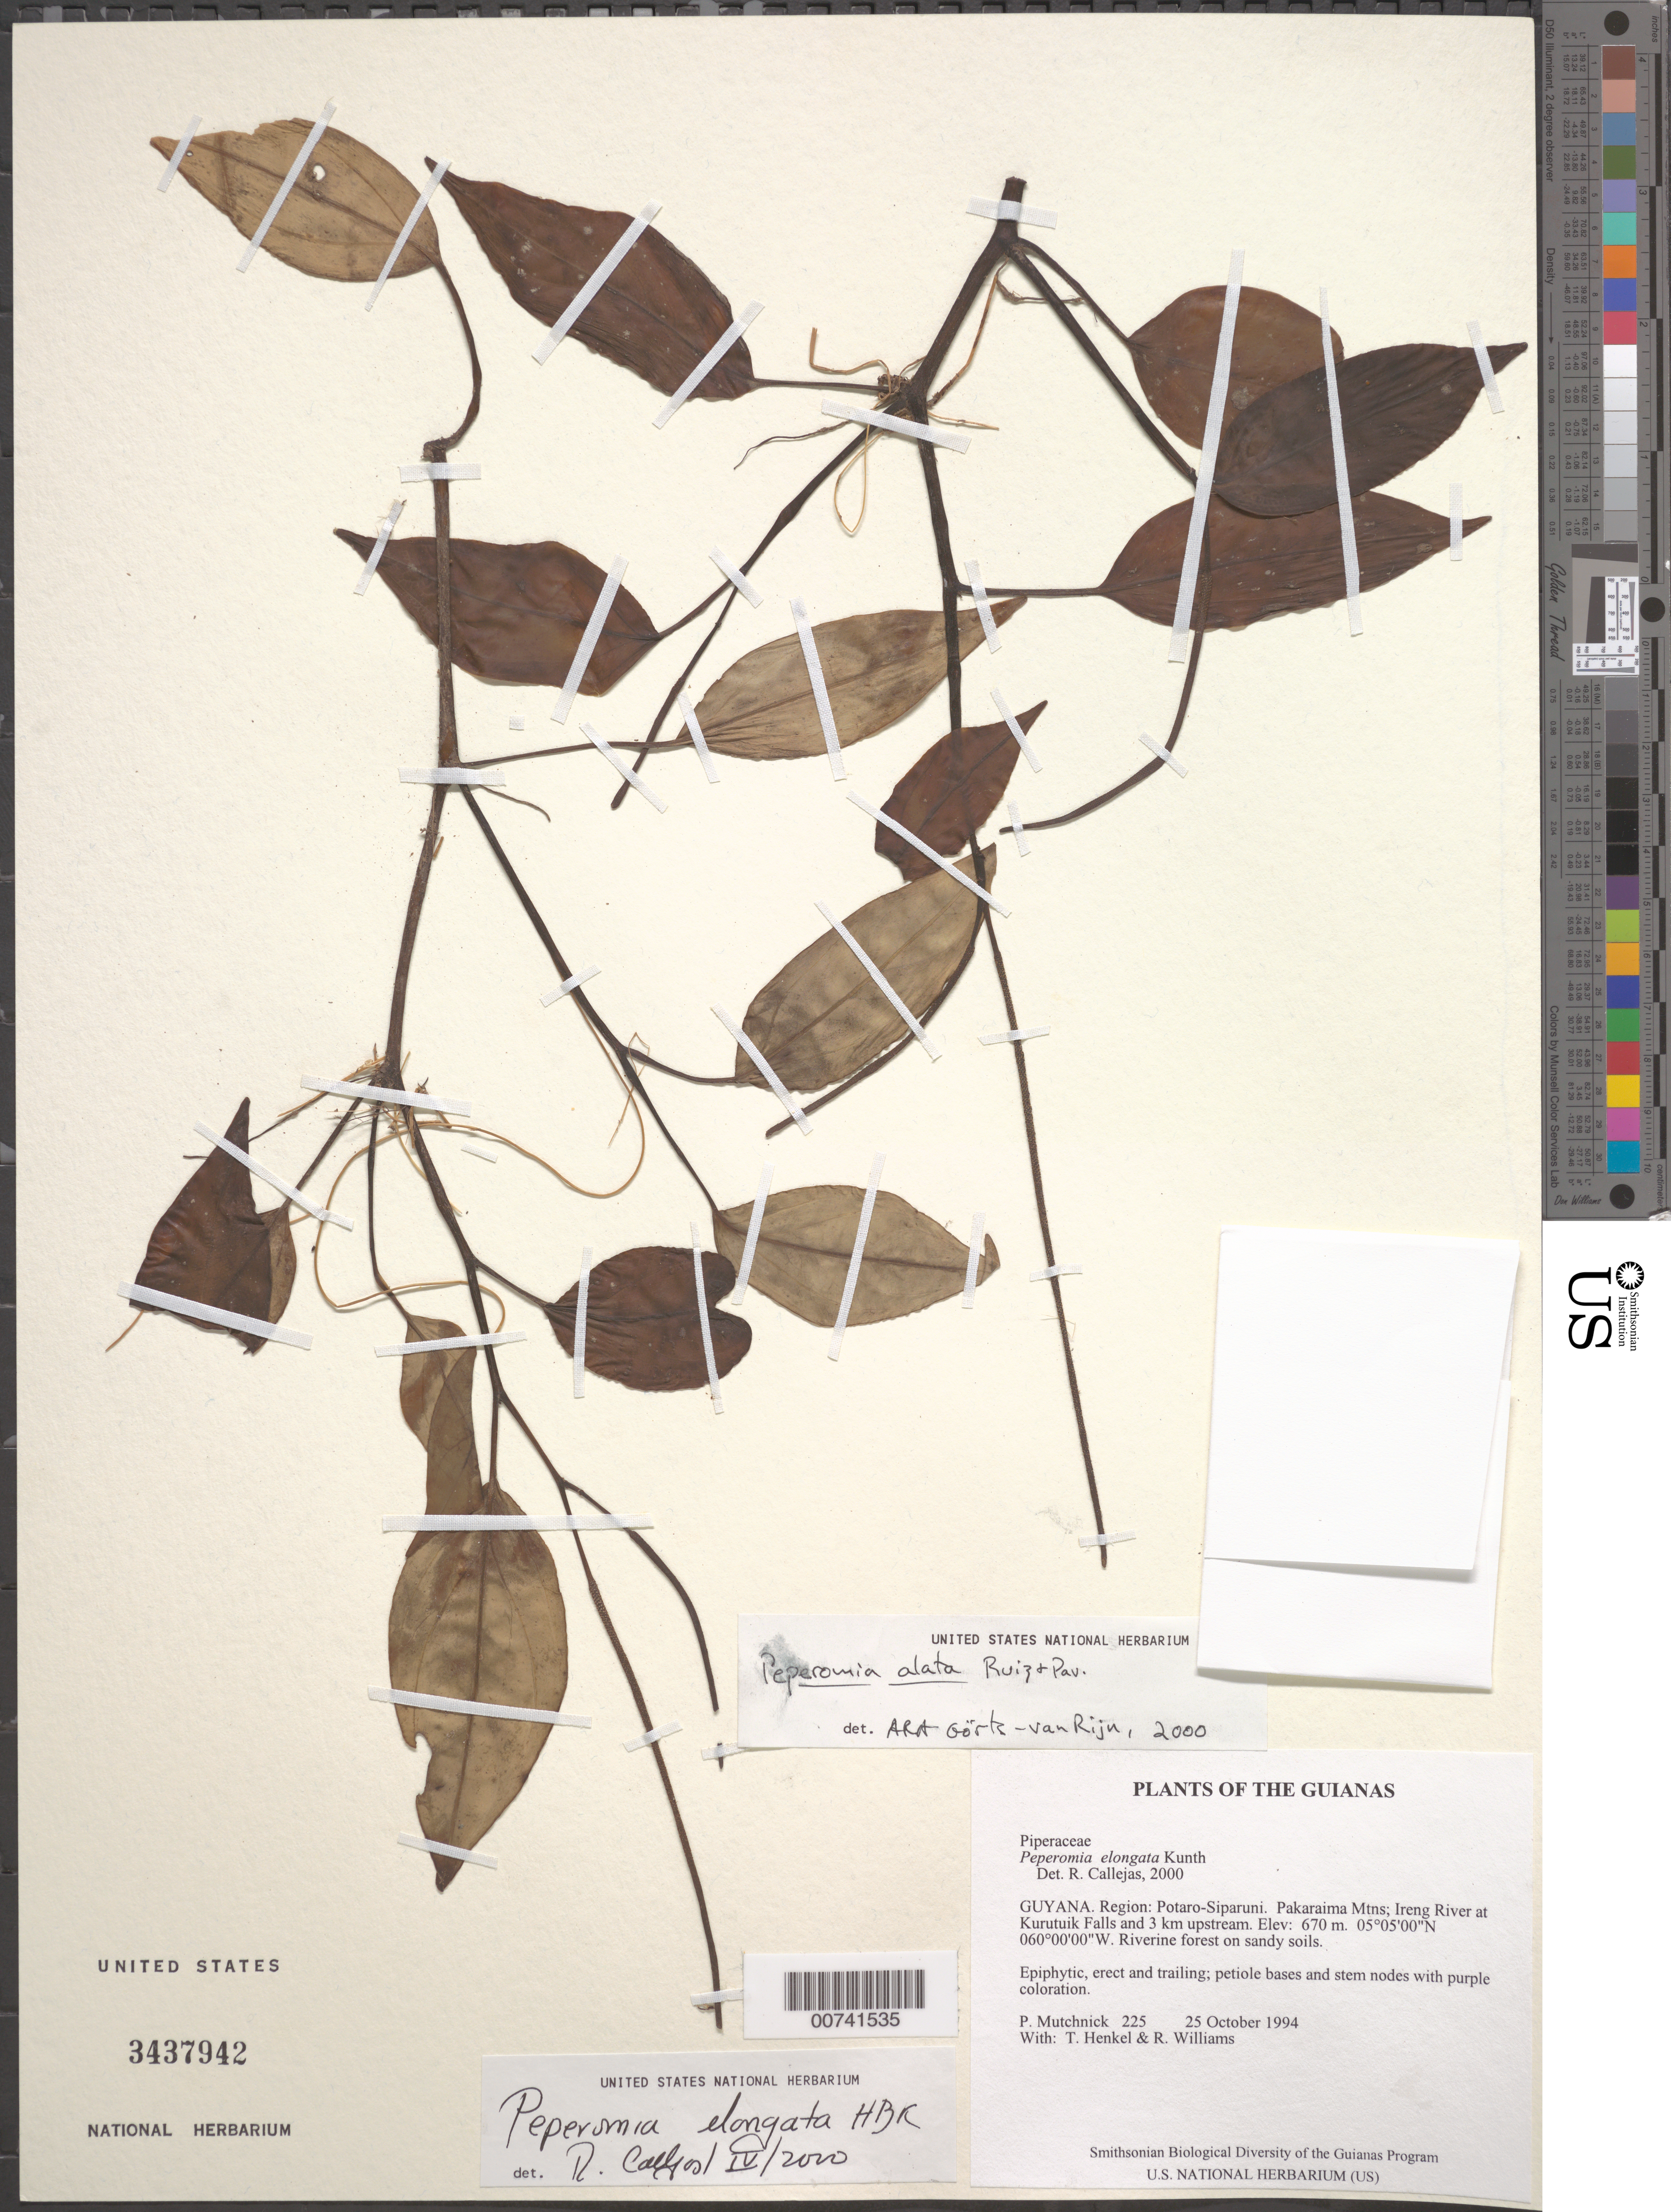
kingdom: Plantae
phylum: Tracheophyta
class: Magnoliopsida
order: Piperales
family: Piperaceae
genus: Peperomia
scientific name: Peperomia elongata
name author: Kunth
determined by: Callejas, Ricardo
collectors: P. Mutchnick, T. Henkel & R. Williams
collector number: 225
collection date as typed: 25 October 1994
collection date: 1994-10-25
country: Guyana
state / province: Potaro-Siparuni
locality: Pakaraima Mtns; Ireng River at Kurutuik Falls and 3 km upstream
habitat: Riverine forest on sandy soils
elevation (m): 670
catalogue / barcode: US 3437942